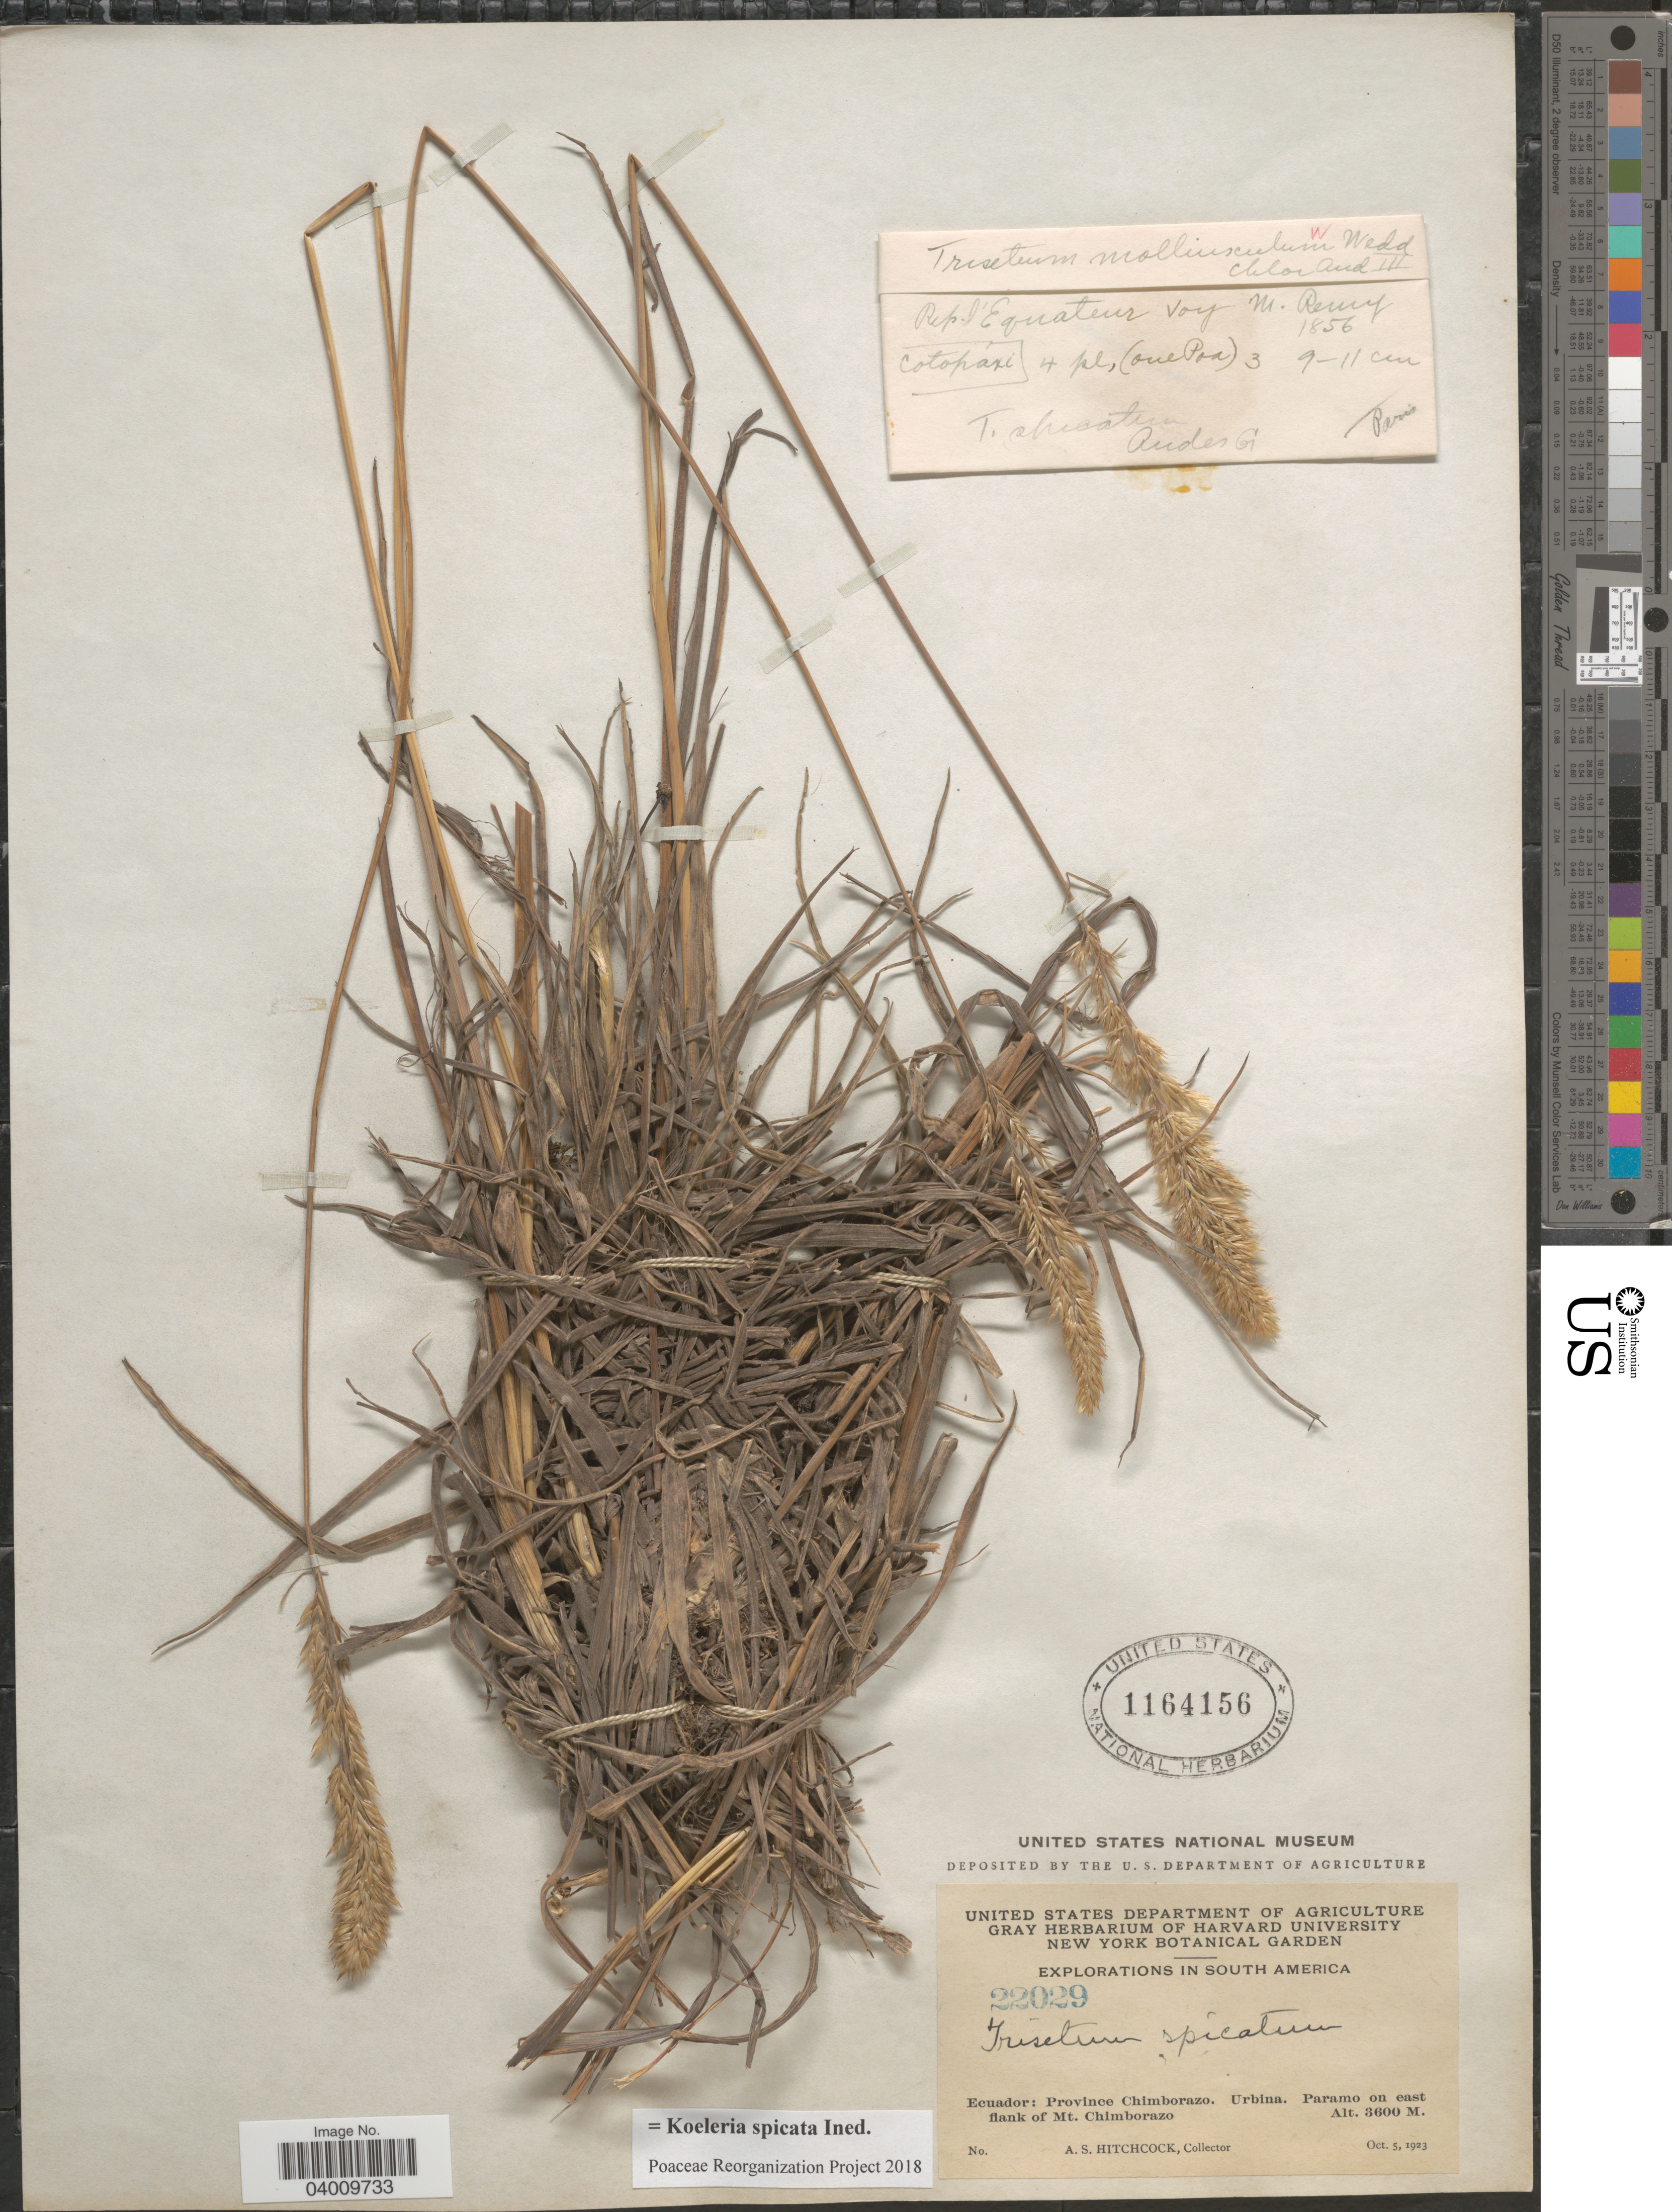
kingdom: Plantae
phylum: Tracheophyta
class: Liliopsida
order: Poales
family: Poaceae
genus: Koeleria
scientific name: Koeleria spicata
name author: (L.) Barberá et al.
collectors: A. S. Hitchcock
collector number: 22029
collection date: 1923-10-05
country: Ecuador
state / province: Chimborazo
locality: Urbina. Paramo on east flank of Mt. Chimborazo.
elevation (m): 3600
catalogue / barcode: US 1164156